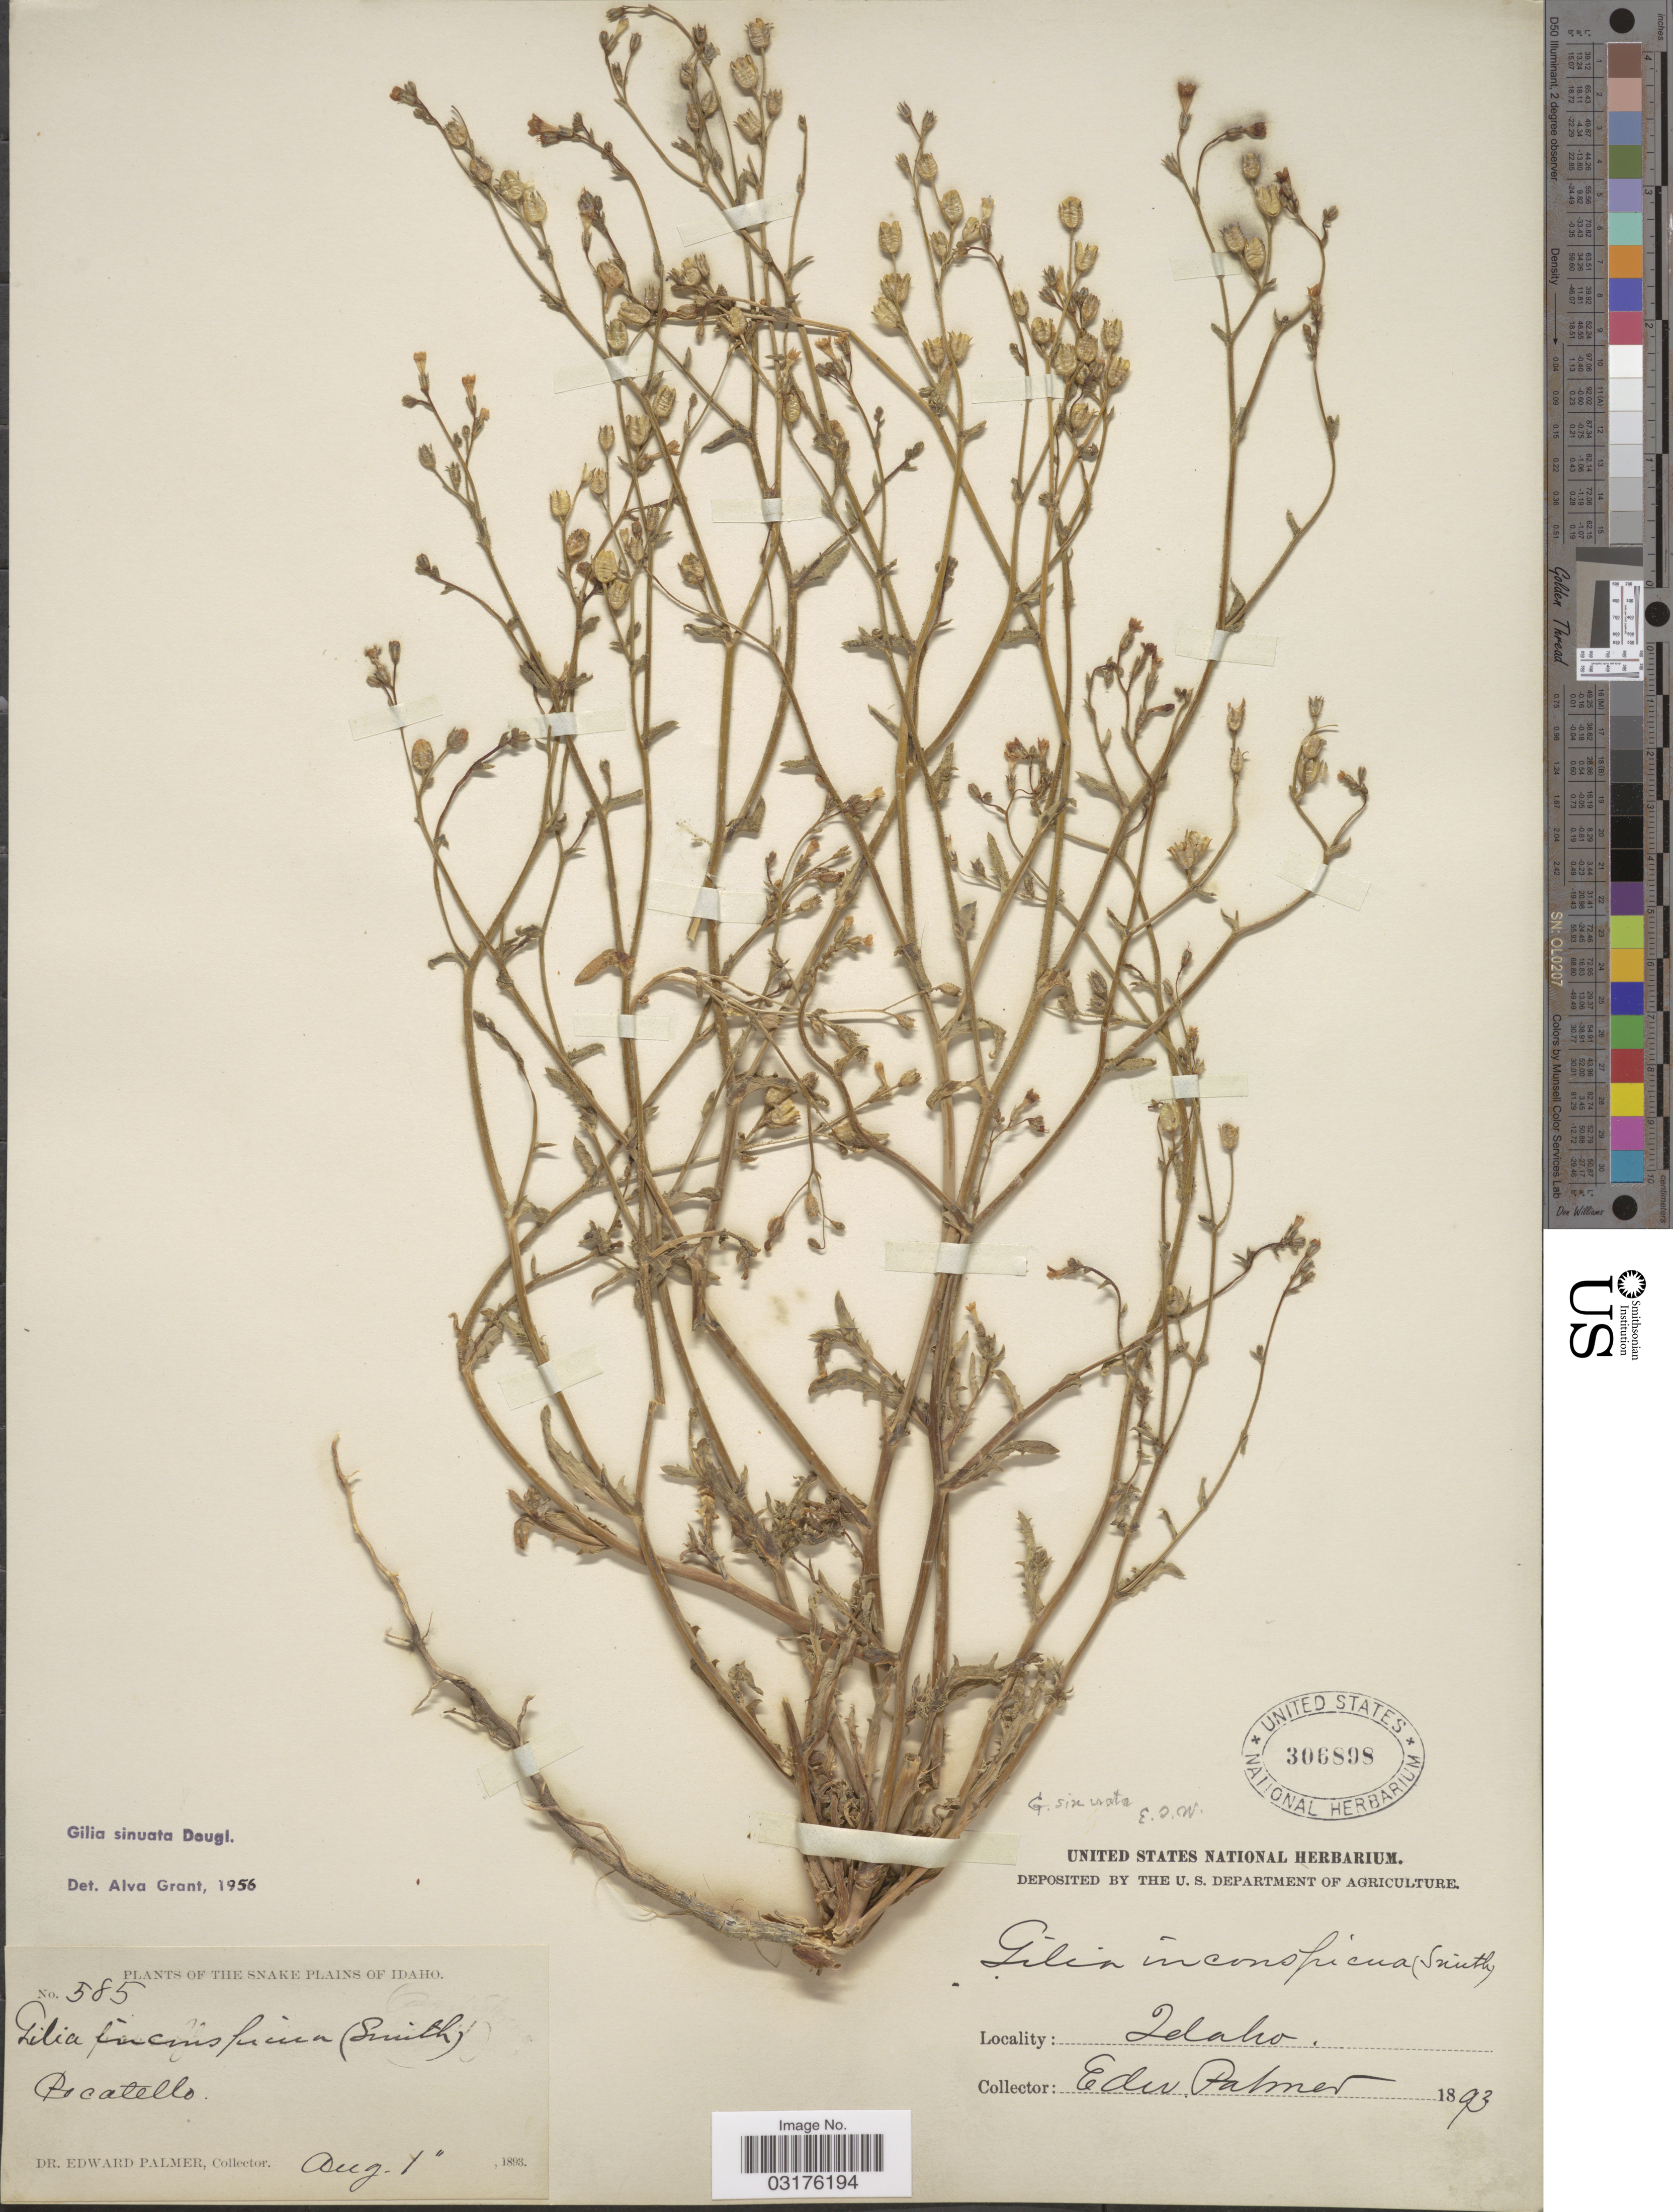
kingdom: Plantae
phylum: Tracheophyta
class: Magnoliopsida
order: Ericales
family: Polemoniaceae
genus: Gilia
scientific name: Gilia sinuata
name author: Douglas ex Benth.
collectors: E. Palmer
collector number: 585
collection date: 1893-08-01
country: United States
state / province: Idaho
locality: The Snake Plains of Idaho, Pocatello.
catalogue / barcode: US 306898